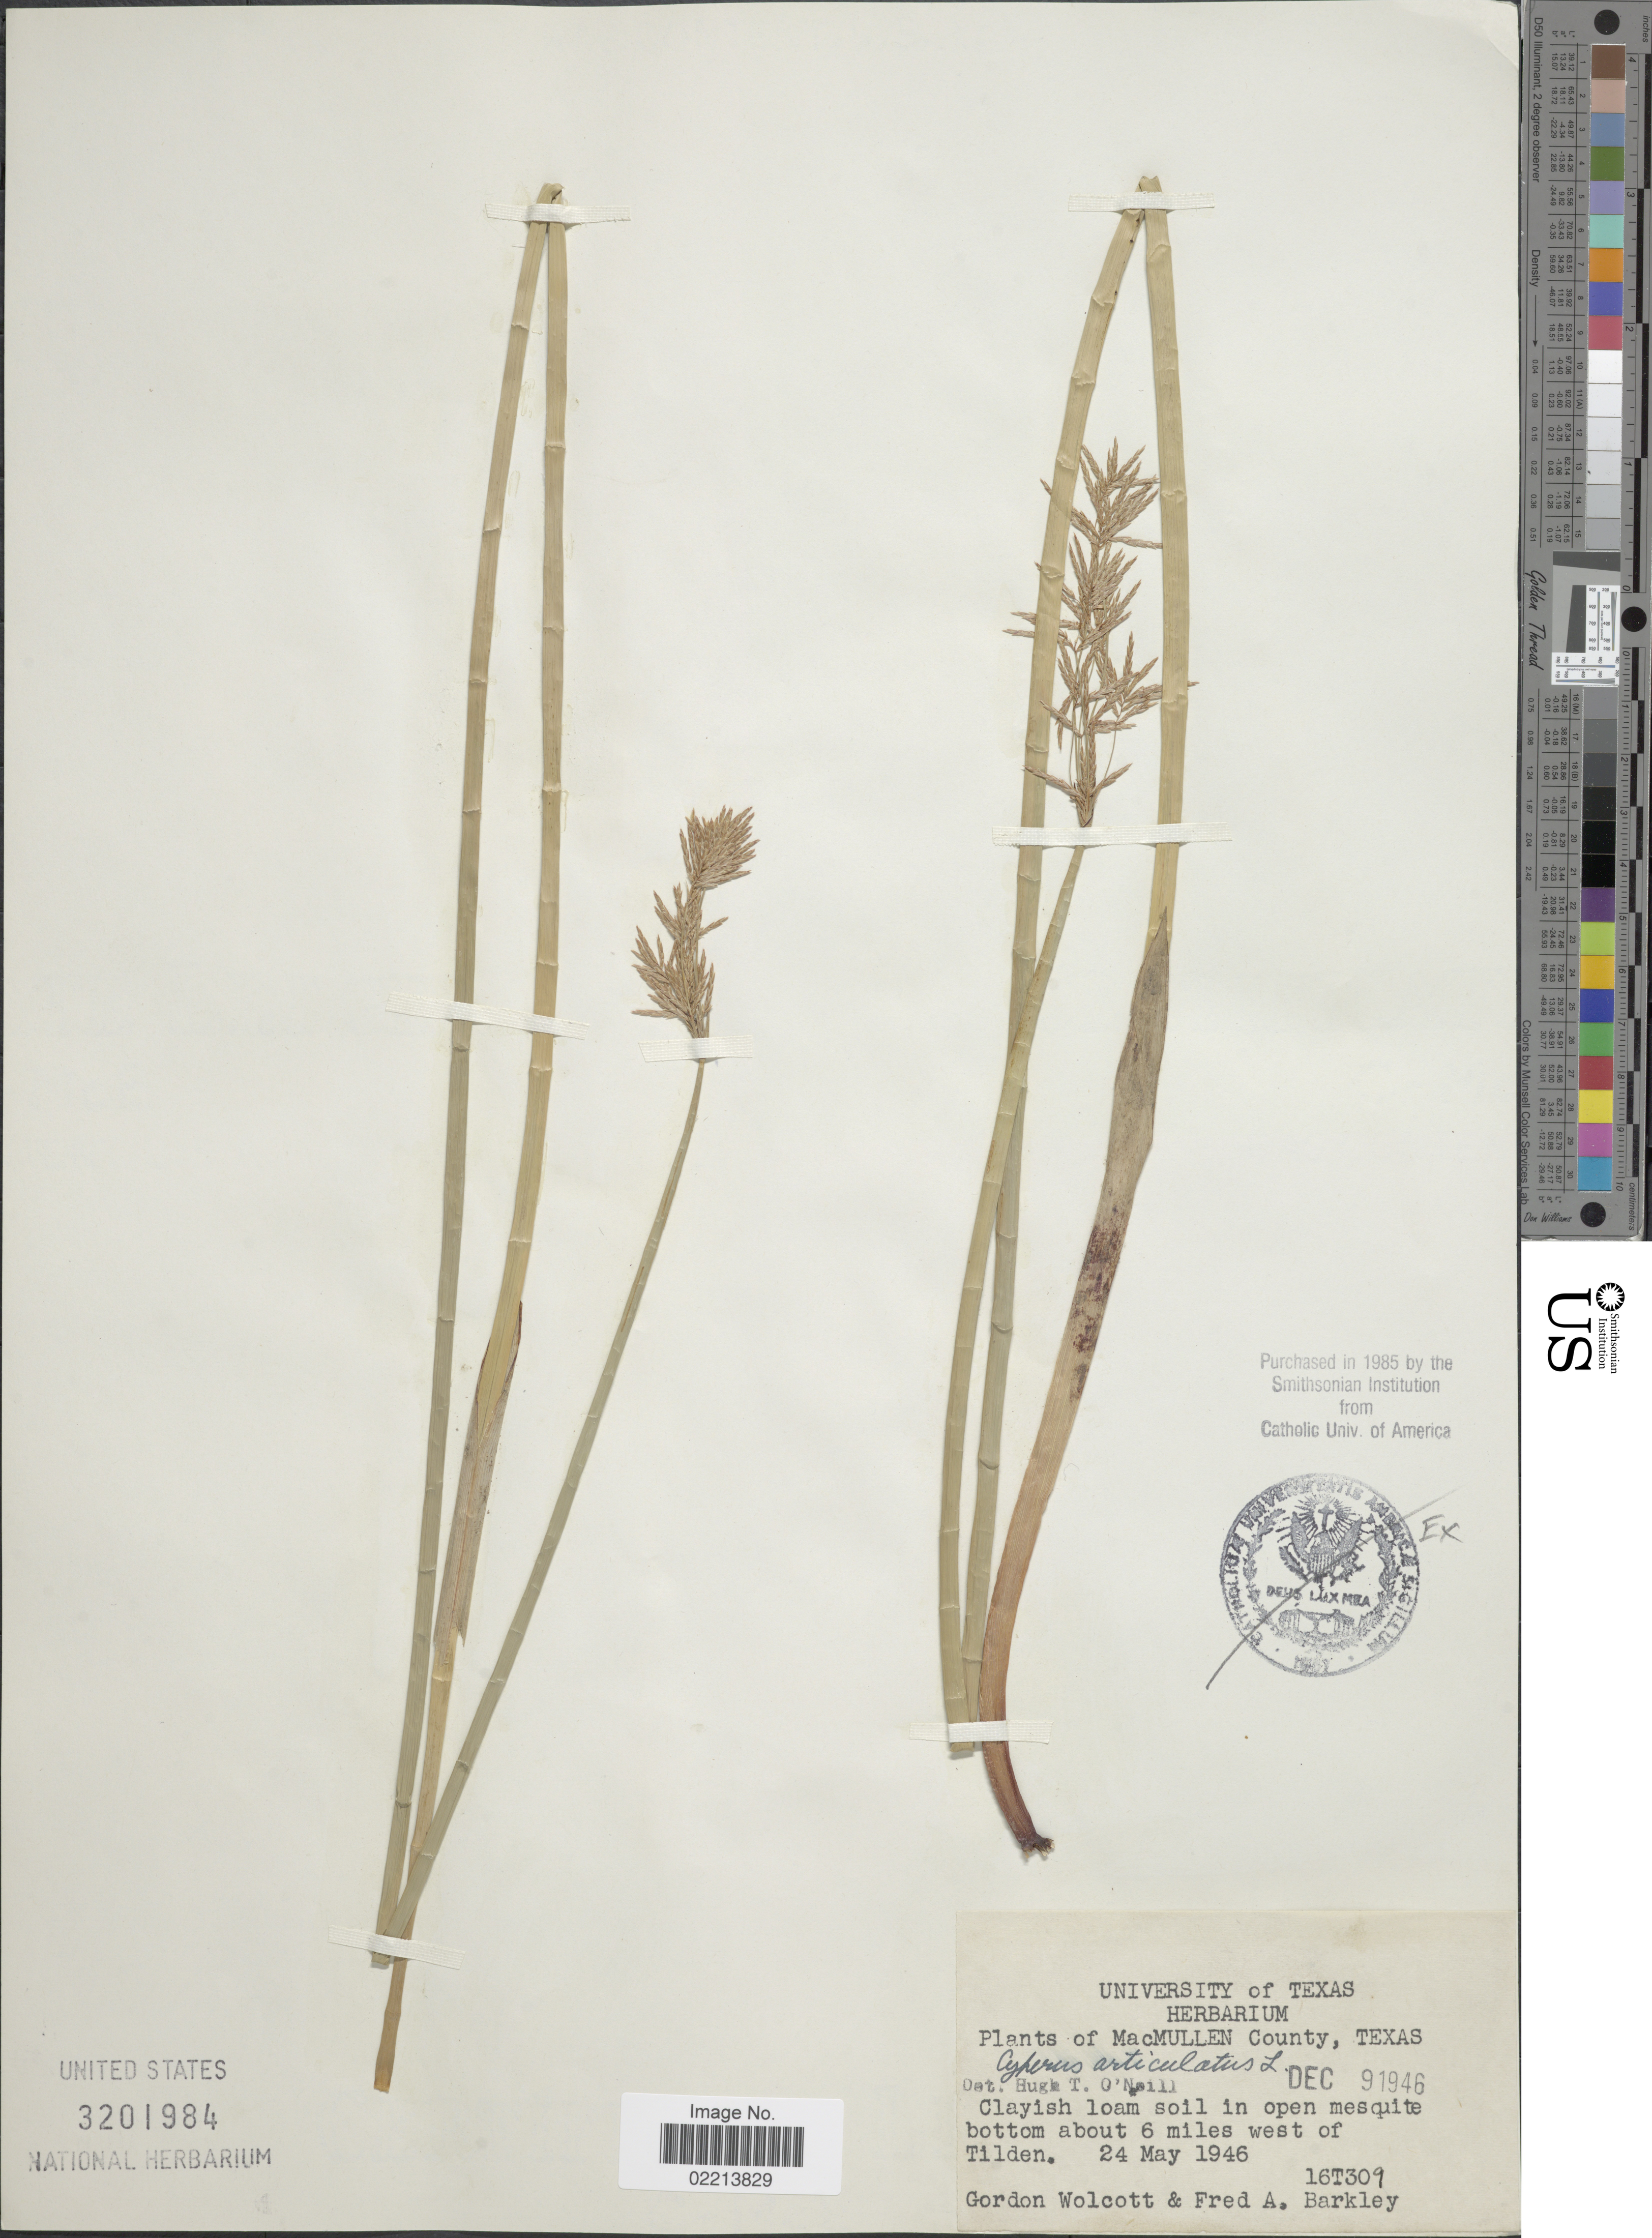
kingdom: Plantae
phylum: Tracheophyta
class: Liliopsida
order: Poales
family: Cyperaceae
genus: Cyperus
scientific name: Cyperus articulatus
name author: L.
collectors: G. Walcott & F. A. Barkley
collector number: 16T309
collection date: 1946-05-24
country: United States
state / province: Texas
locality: MacMullen County. Clayish loam soil in open mesquite bottom about 6 miles west of Tilden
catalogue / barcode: US 3201984